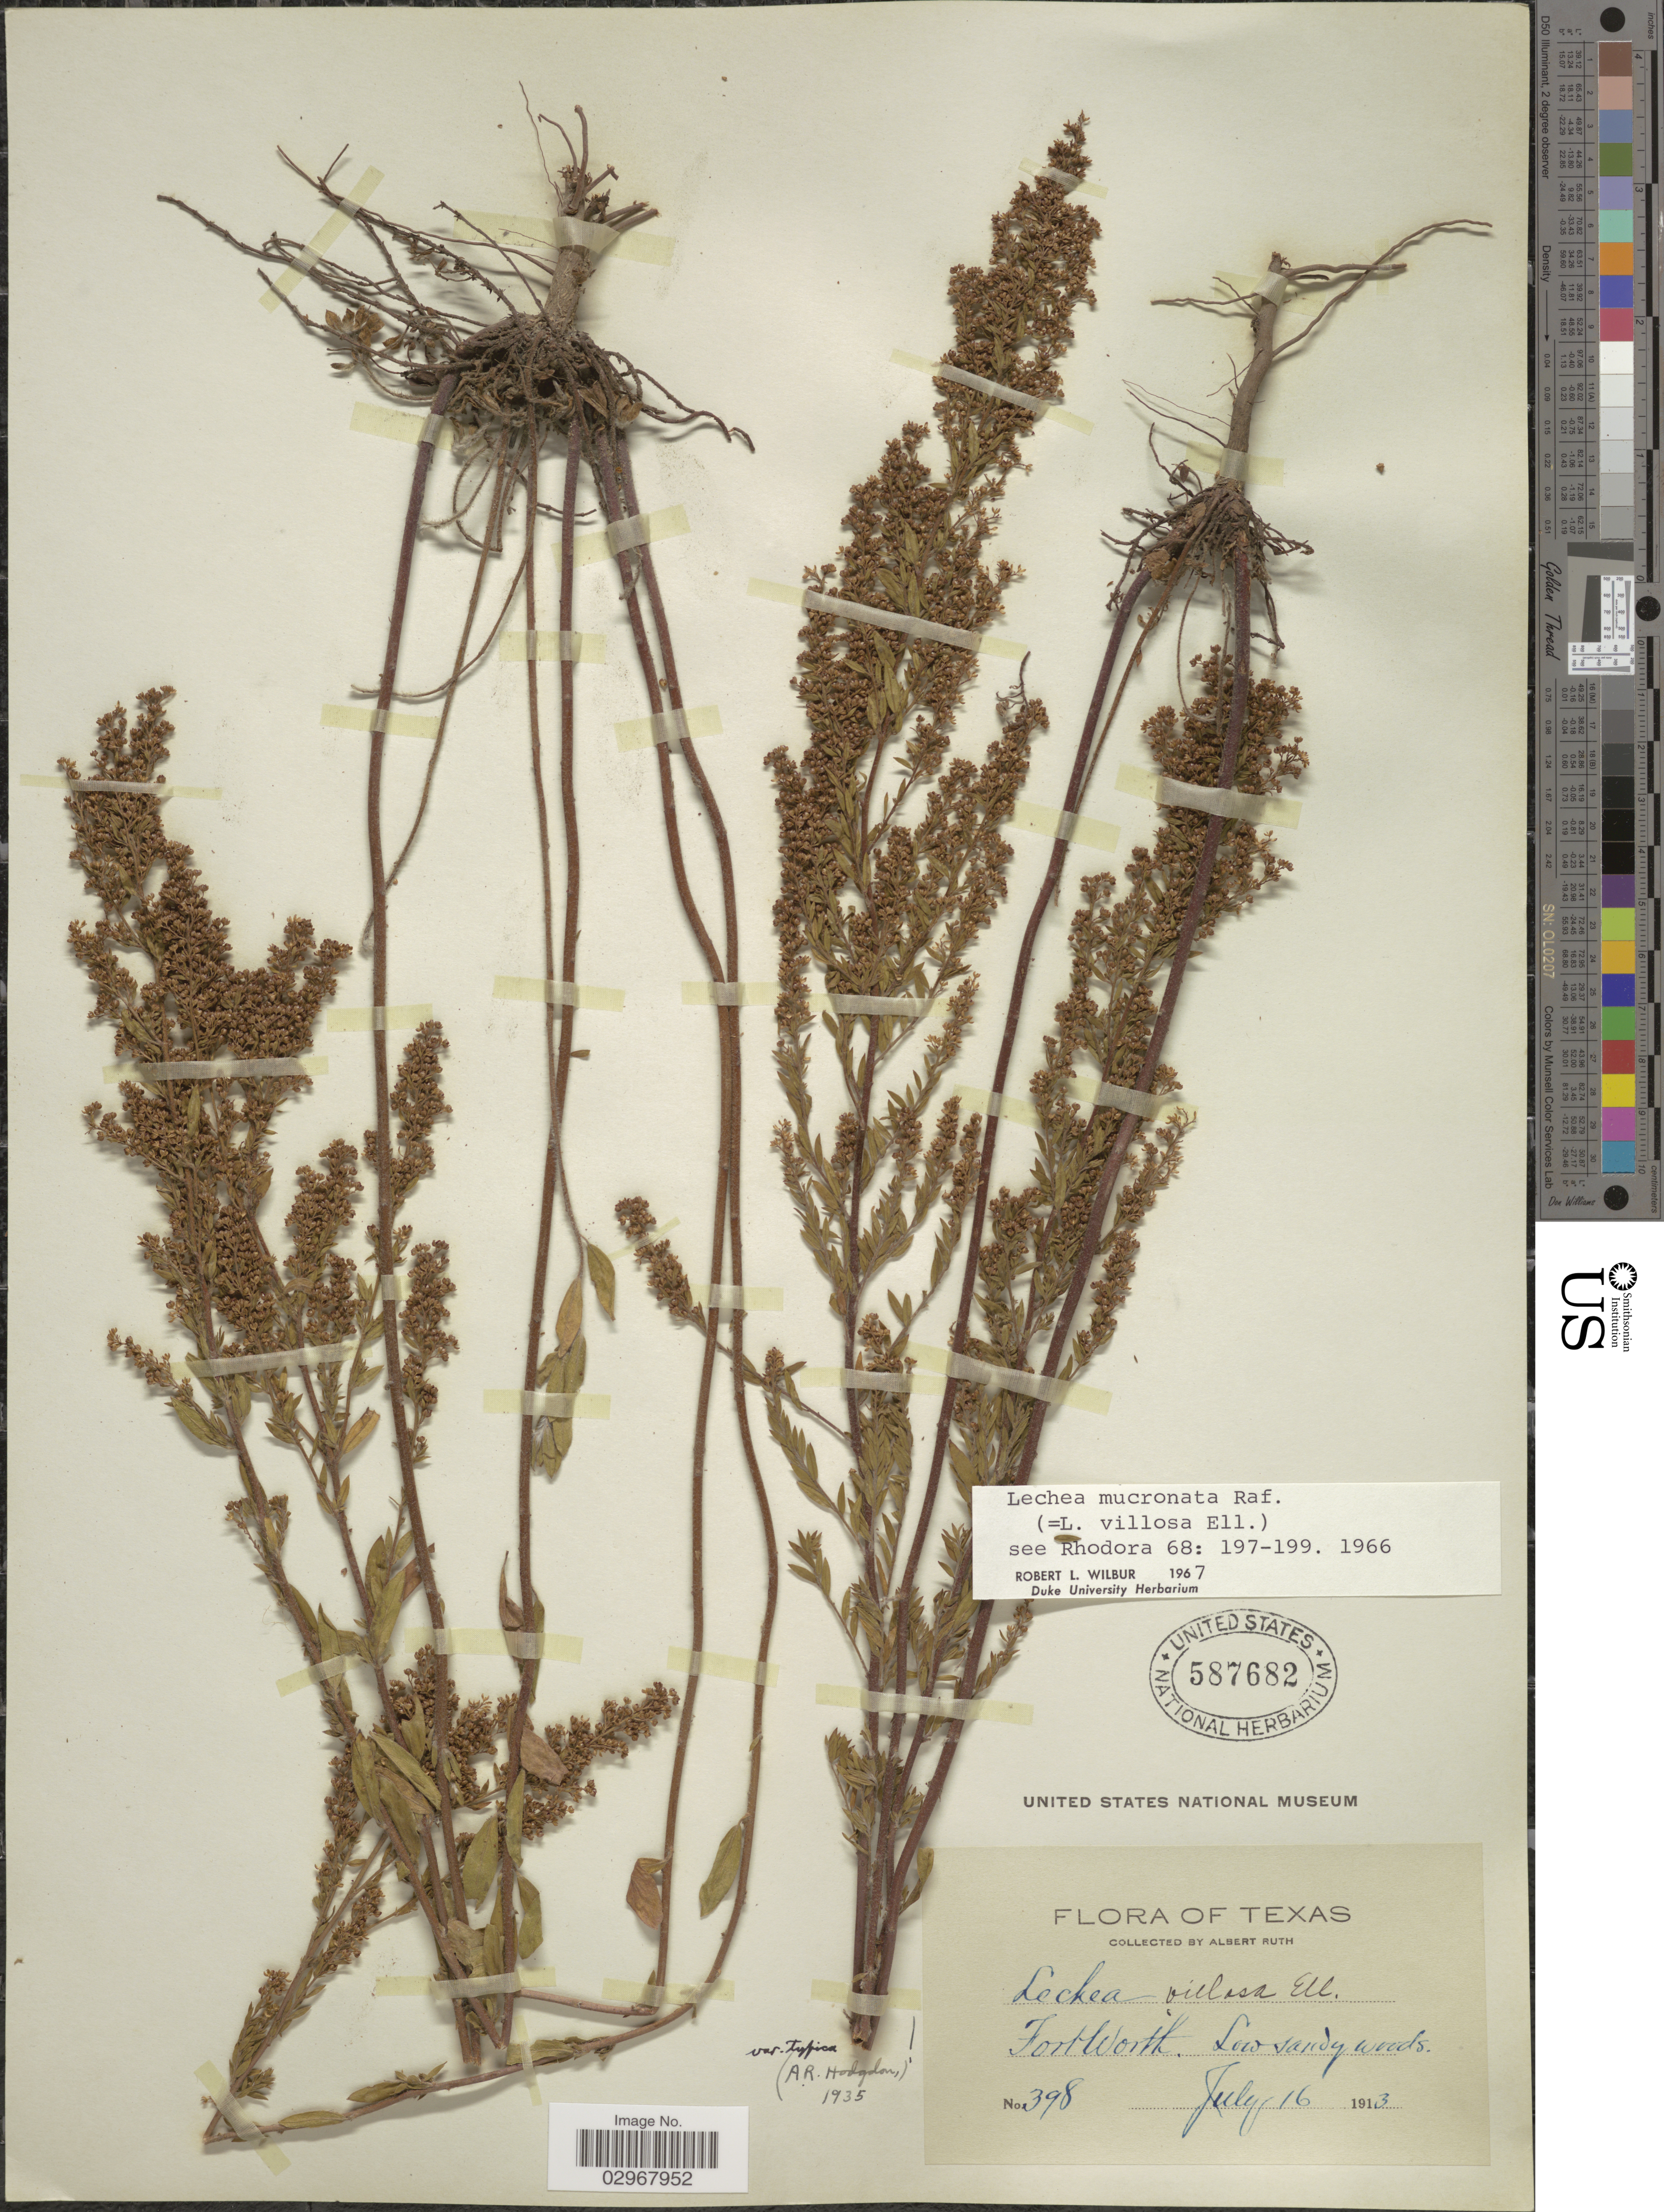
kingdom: Plantae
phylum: Tracheophyta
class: Magnoliopsida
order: Malvales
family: Cistaceae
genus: Lechea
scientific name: Lechea mucronata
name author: Raf.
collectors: A. Ruth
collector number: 398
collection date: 1913-07-16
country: United States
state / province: Texas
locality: Fortworth.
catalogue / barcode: US 587682